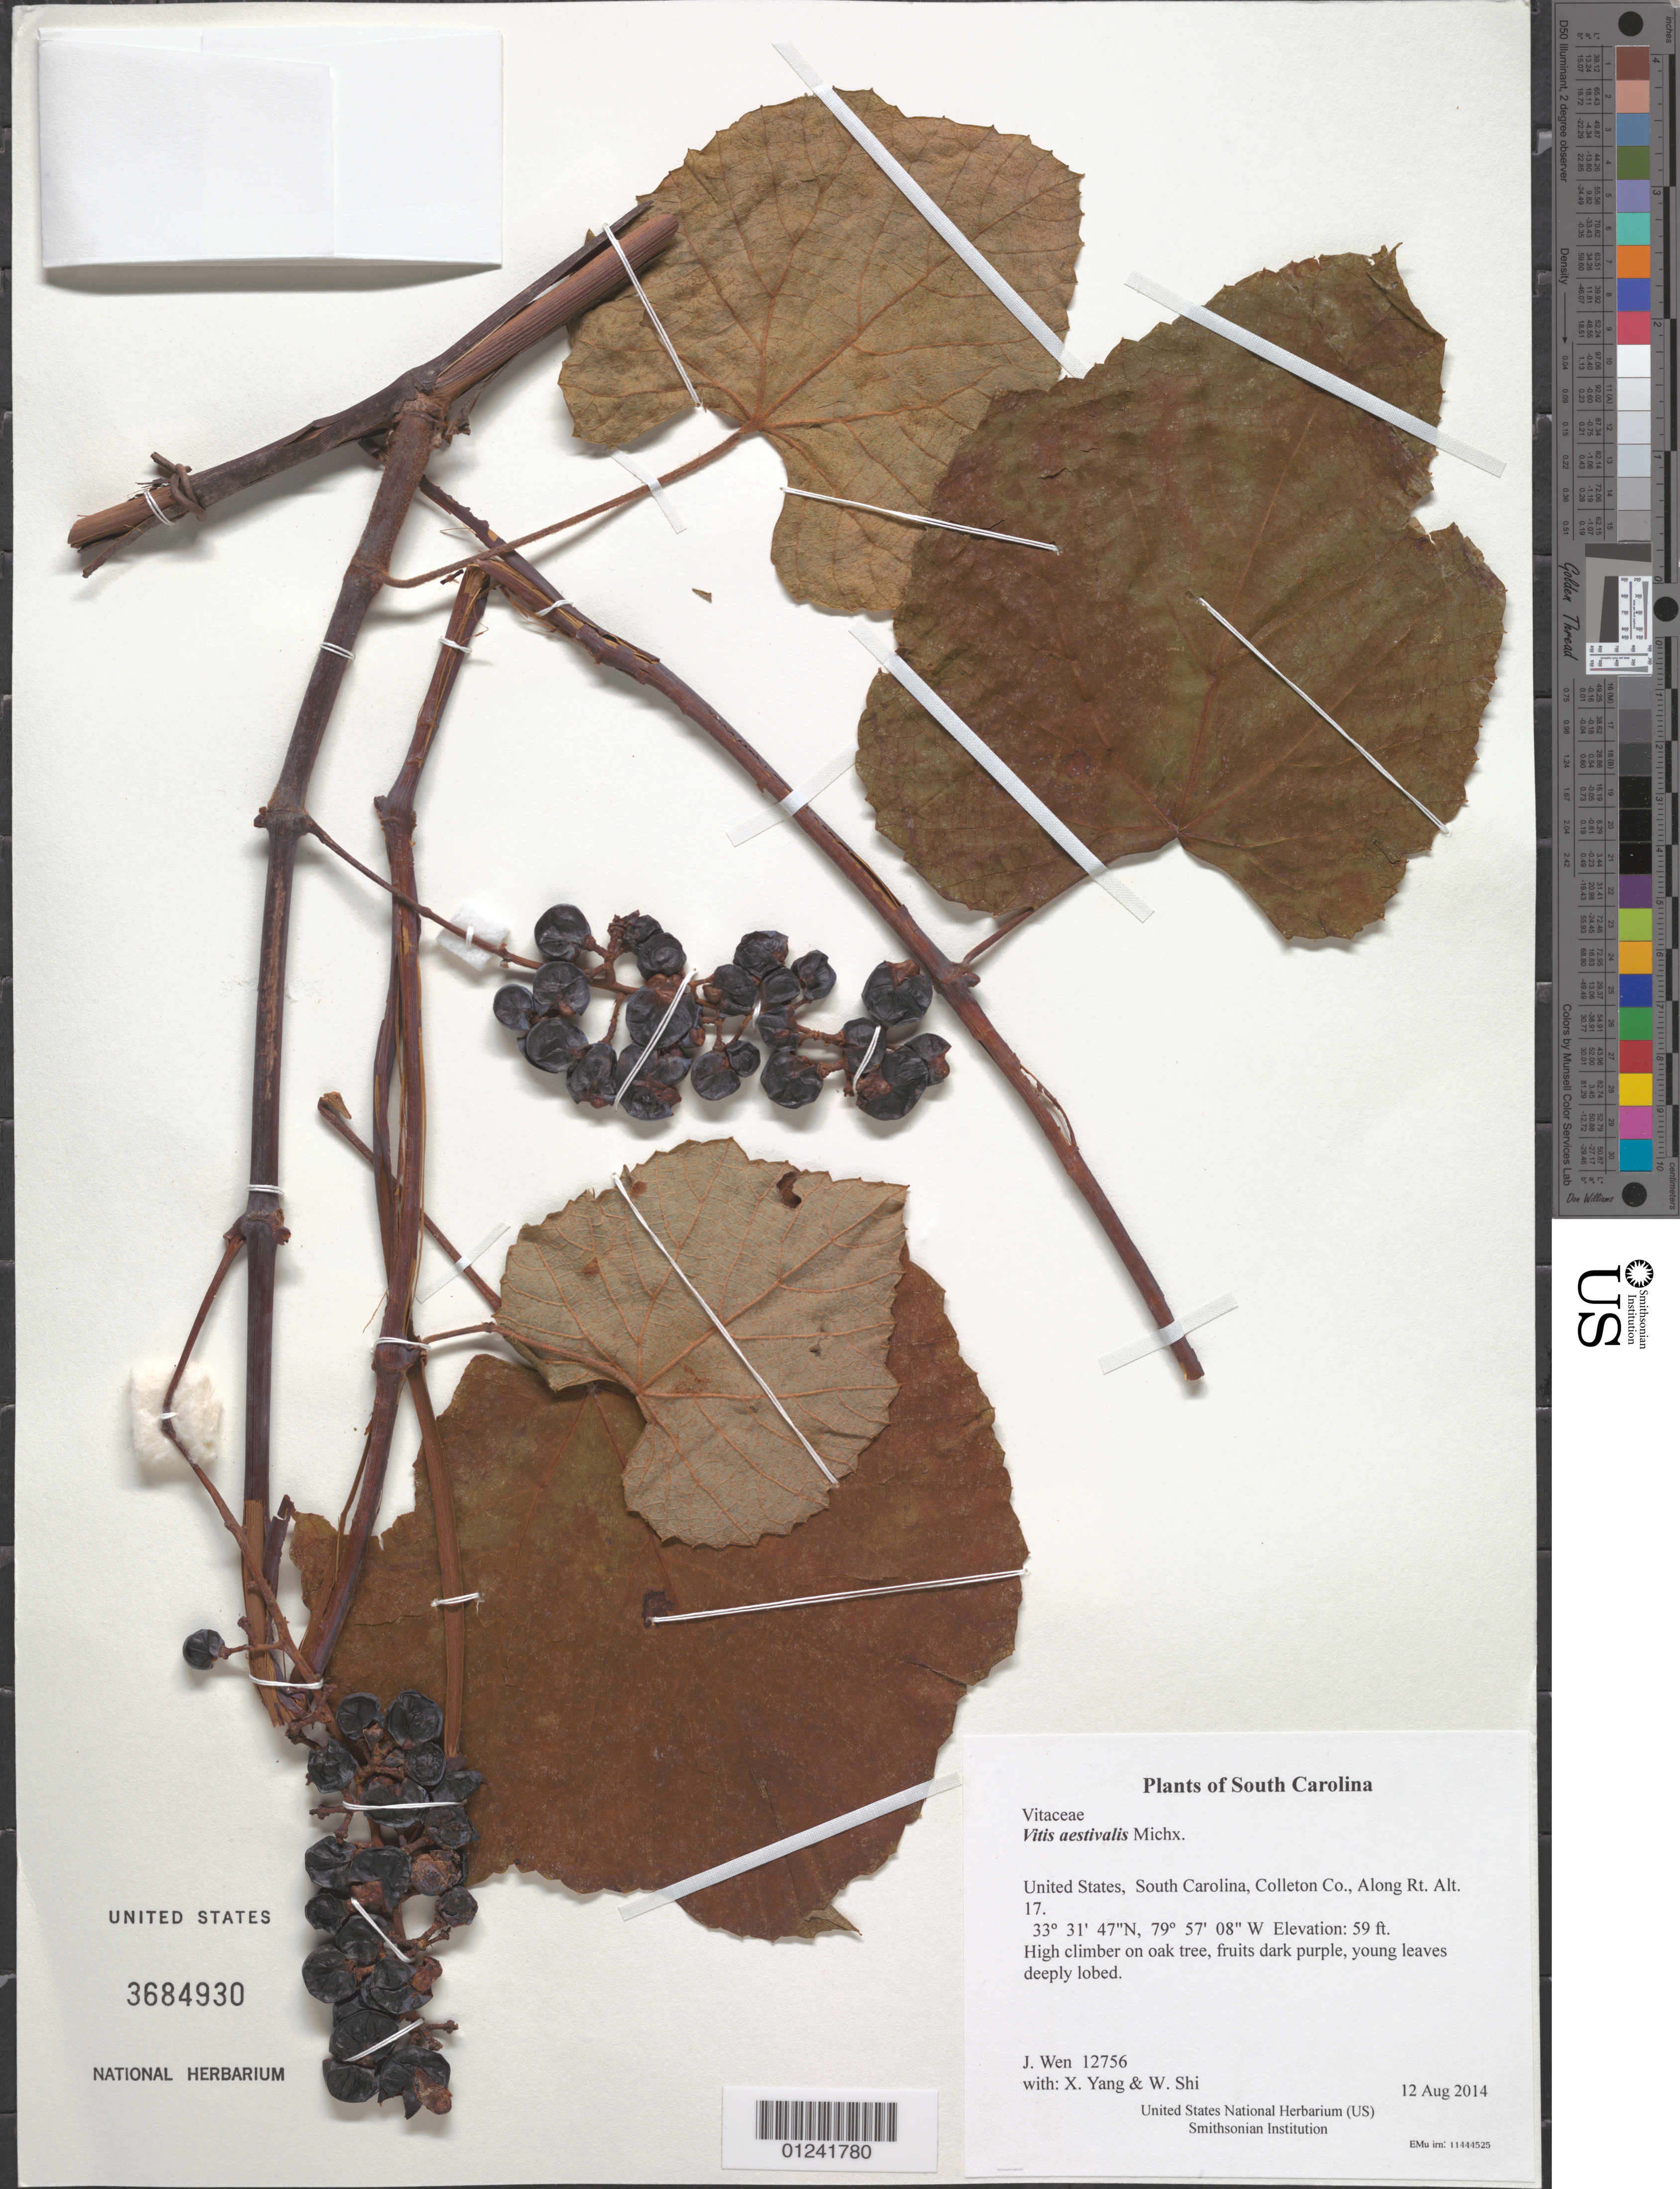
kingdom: Plantae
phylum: Tracheophyta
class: Magnoliopsida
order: Vitales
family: Vitaceae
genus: Vitis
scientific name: Vitis aestivalis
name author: Michx.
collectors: J. Wen, X. Yang & W. Shi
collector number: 12756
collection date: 2014-08-12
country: United States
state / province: South Carolina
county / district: Colleton Co.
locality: Along Rt. Alt. 17.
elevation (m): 18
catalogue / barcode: US 3684930